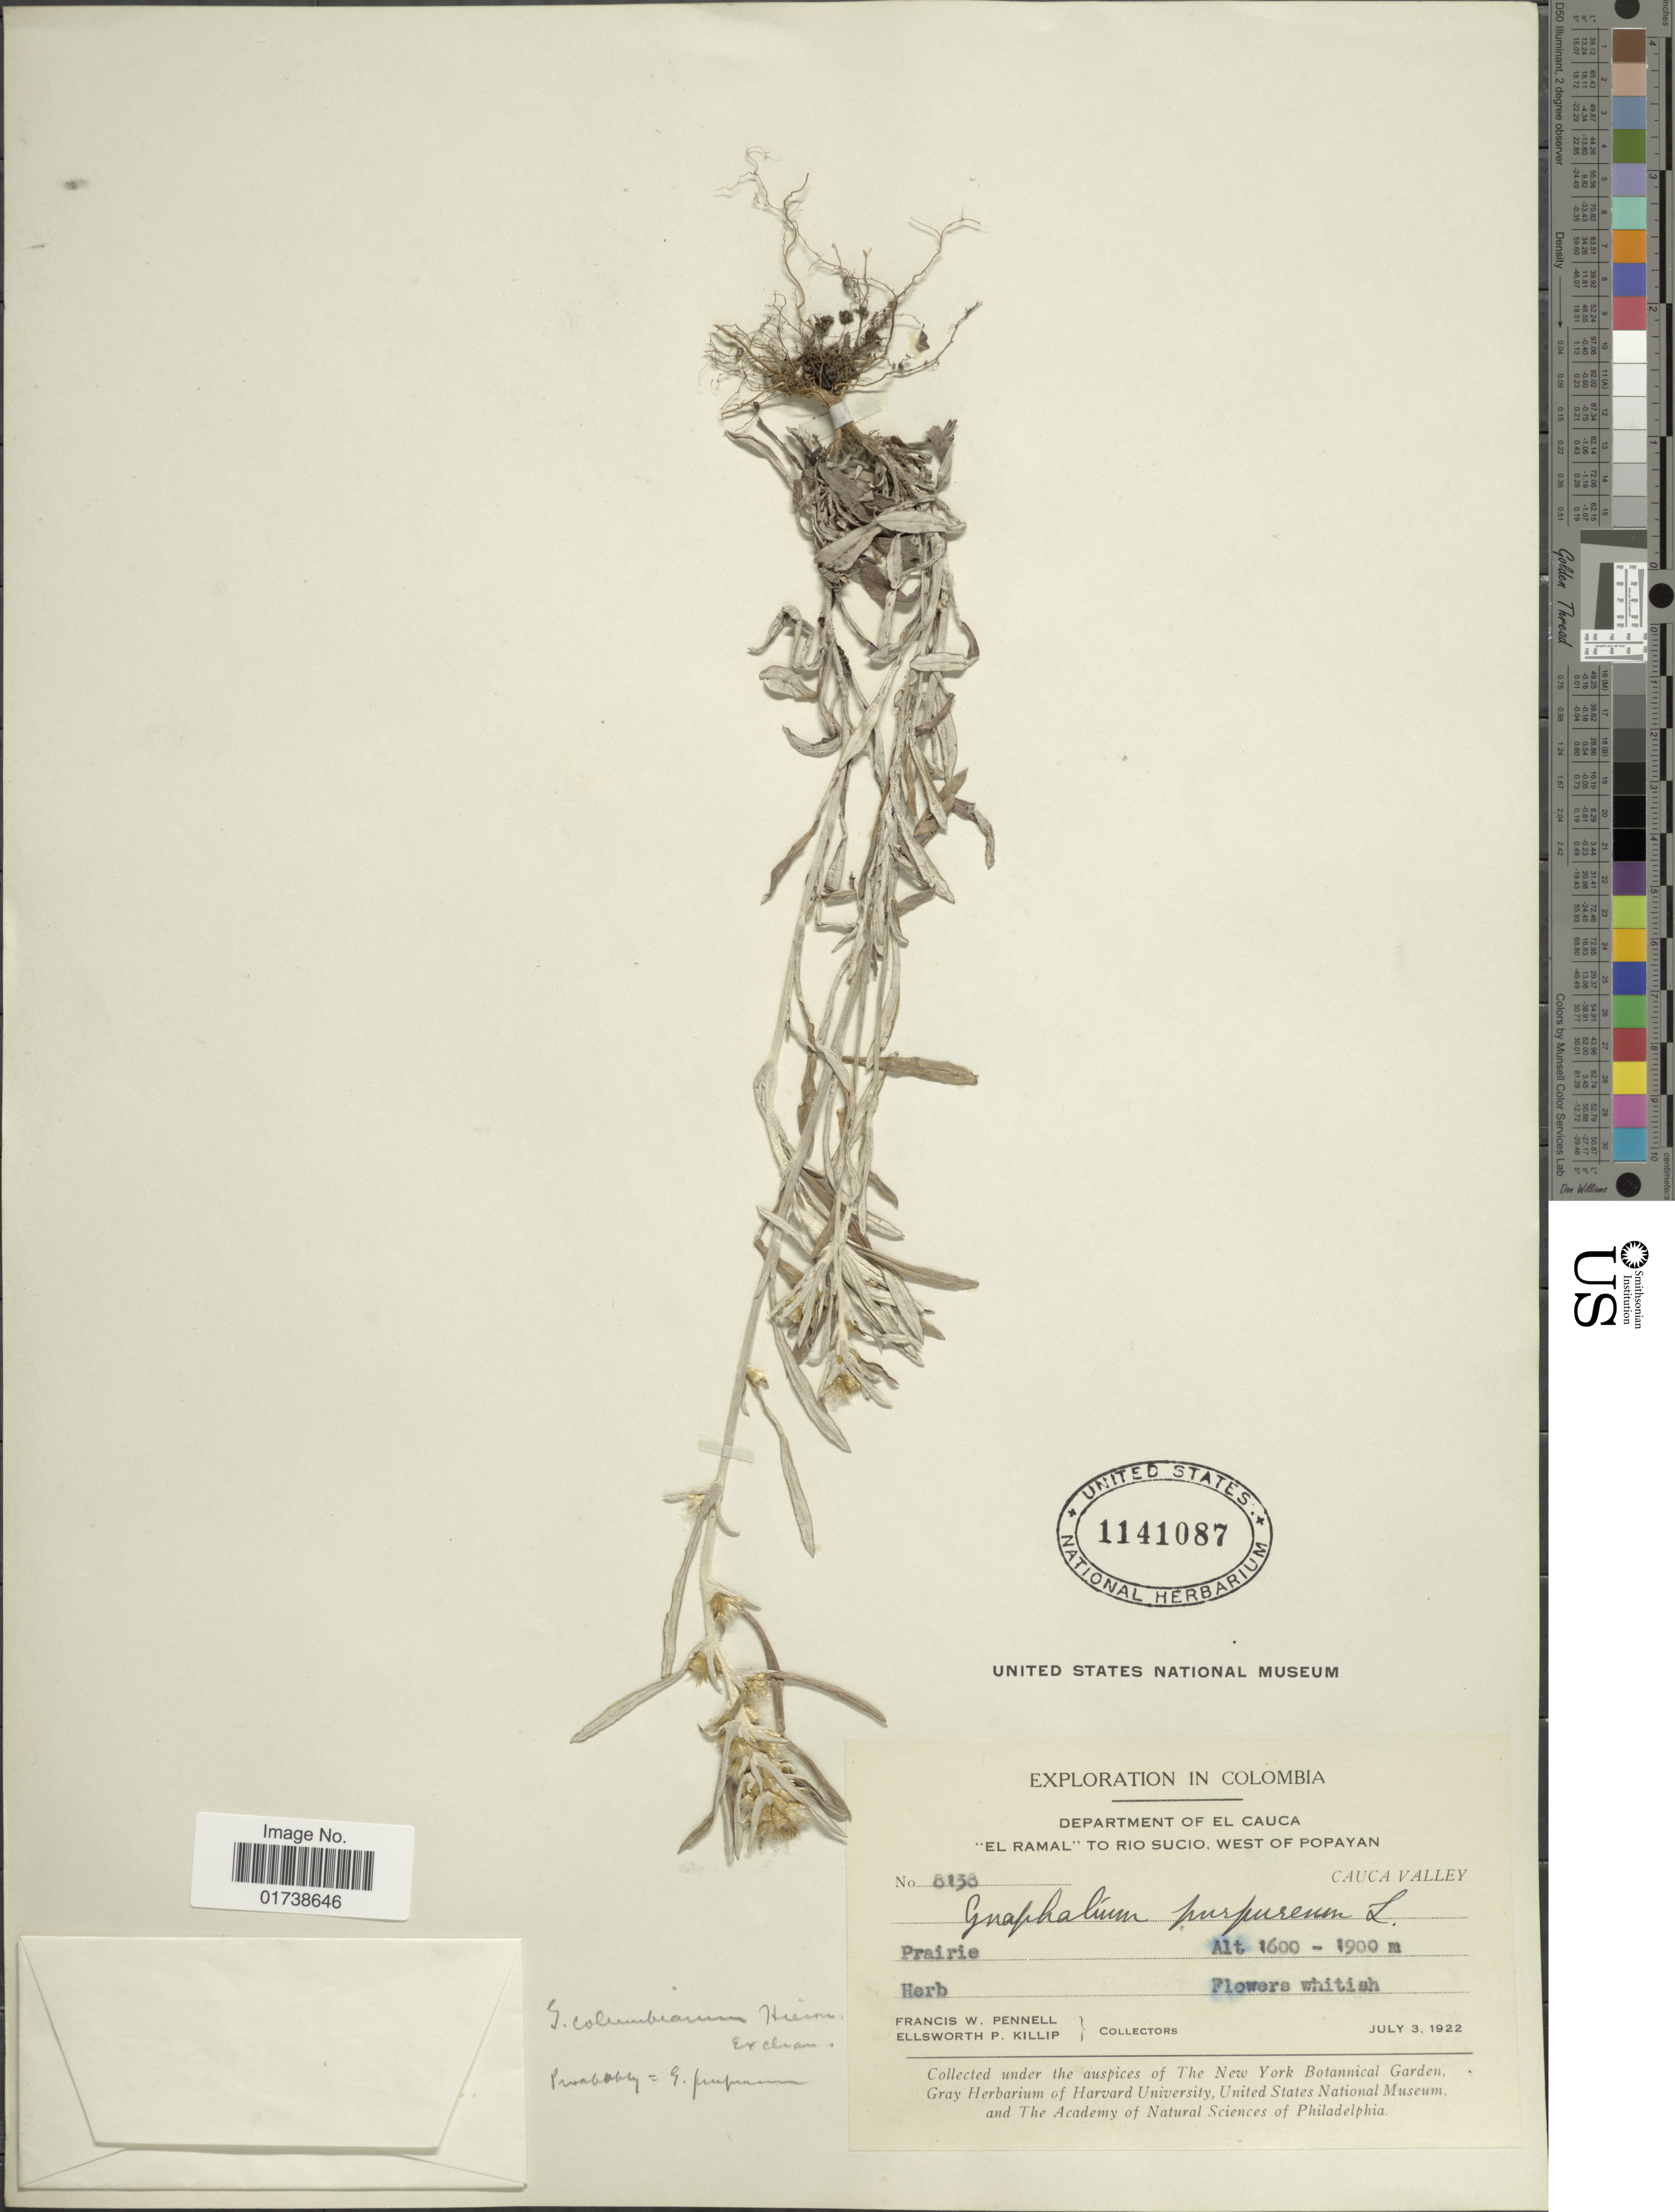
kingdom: Plantae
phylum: Tracheophyta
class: Magnoliopsida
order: Asterales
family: Asteraceae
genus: Gamochaeta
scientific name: Gamochaeta purpurea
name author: (L.) Cabrera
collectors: F. W. Pennell & E. P. Killip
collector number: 8138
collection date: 1922-07-03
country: Colombia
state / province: Cauca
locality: El Ramal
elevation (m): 1600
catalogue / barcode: US 1141087